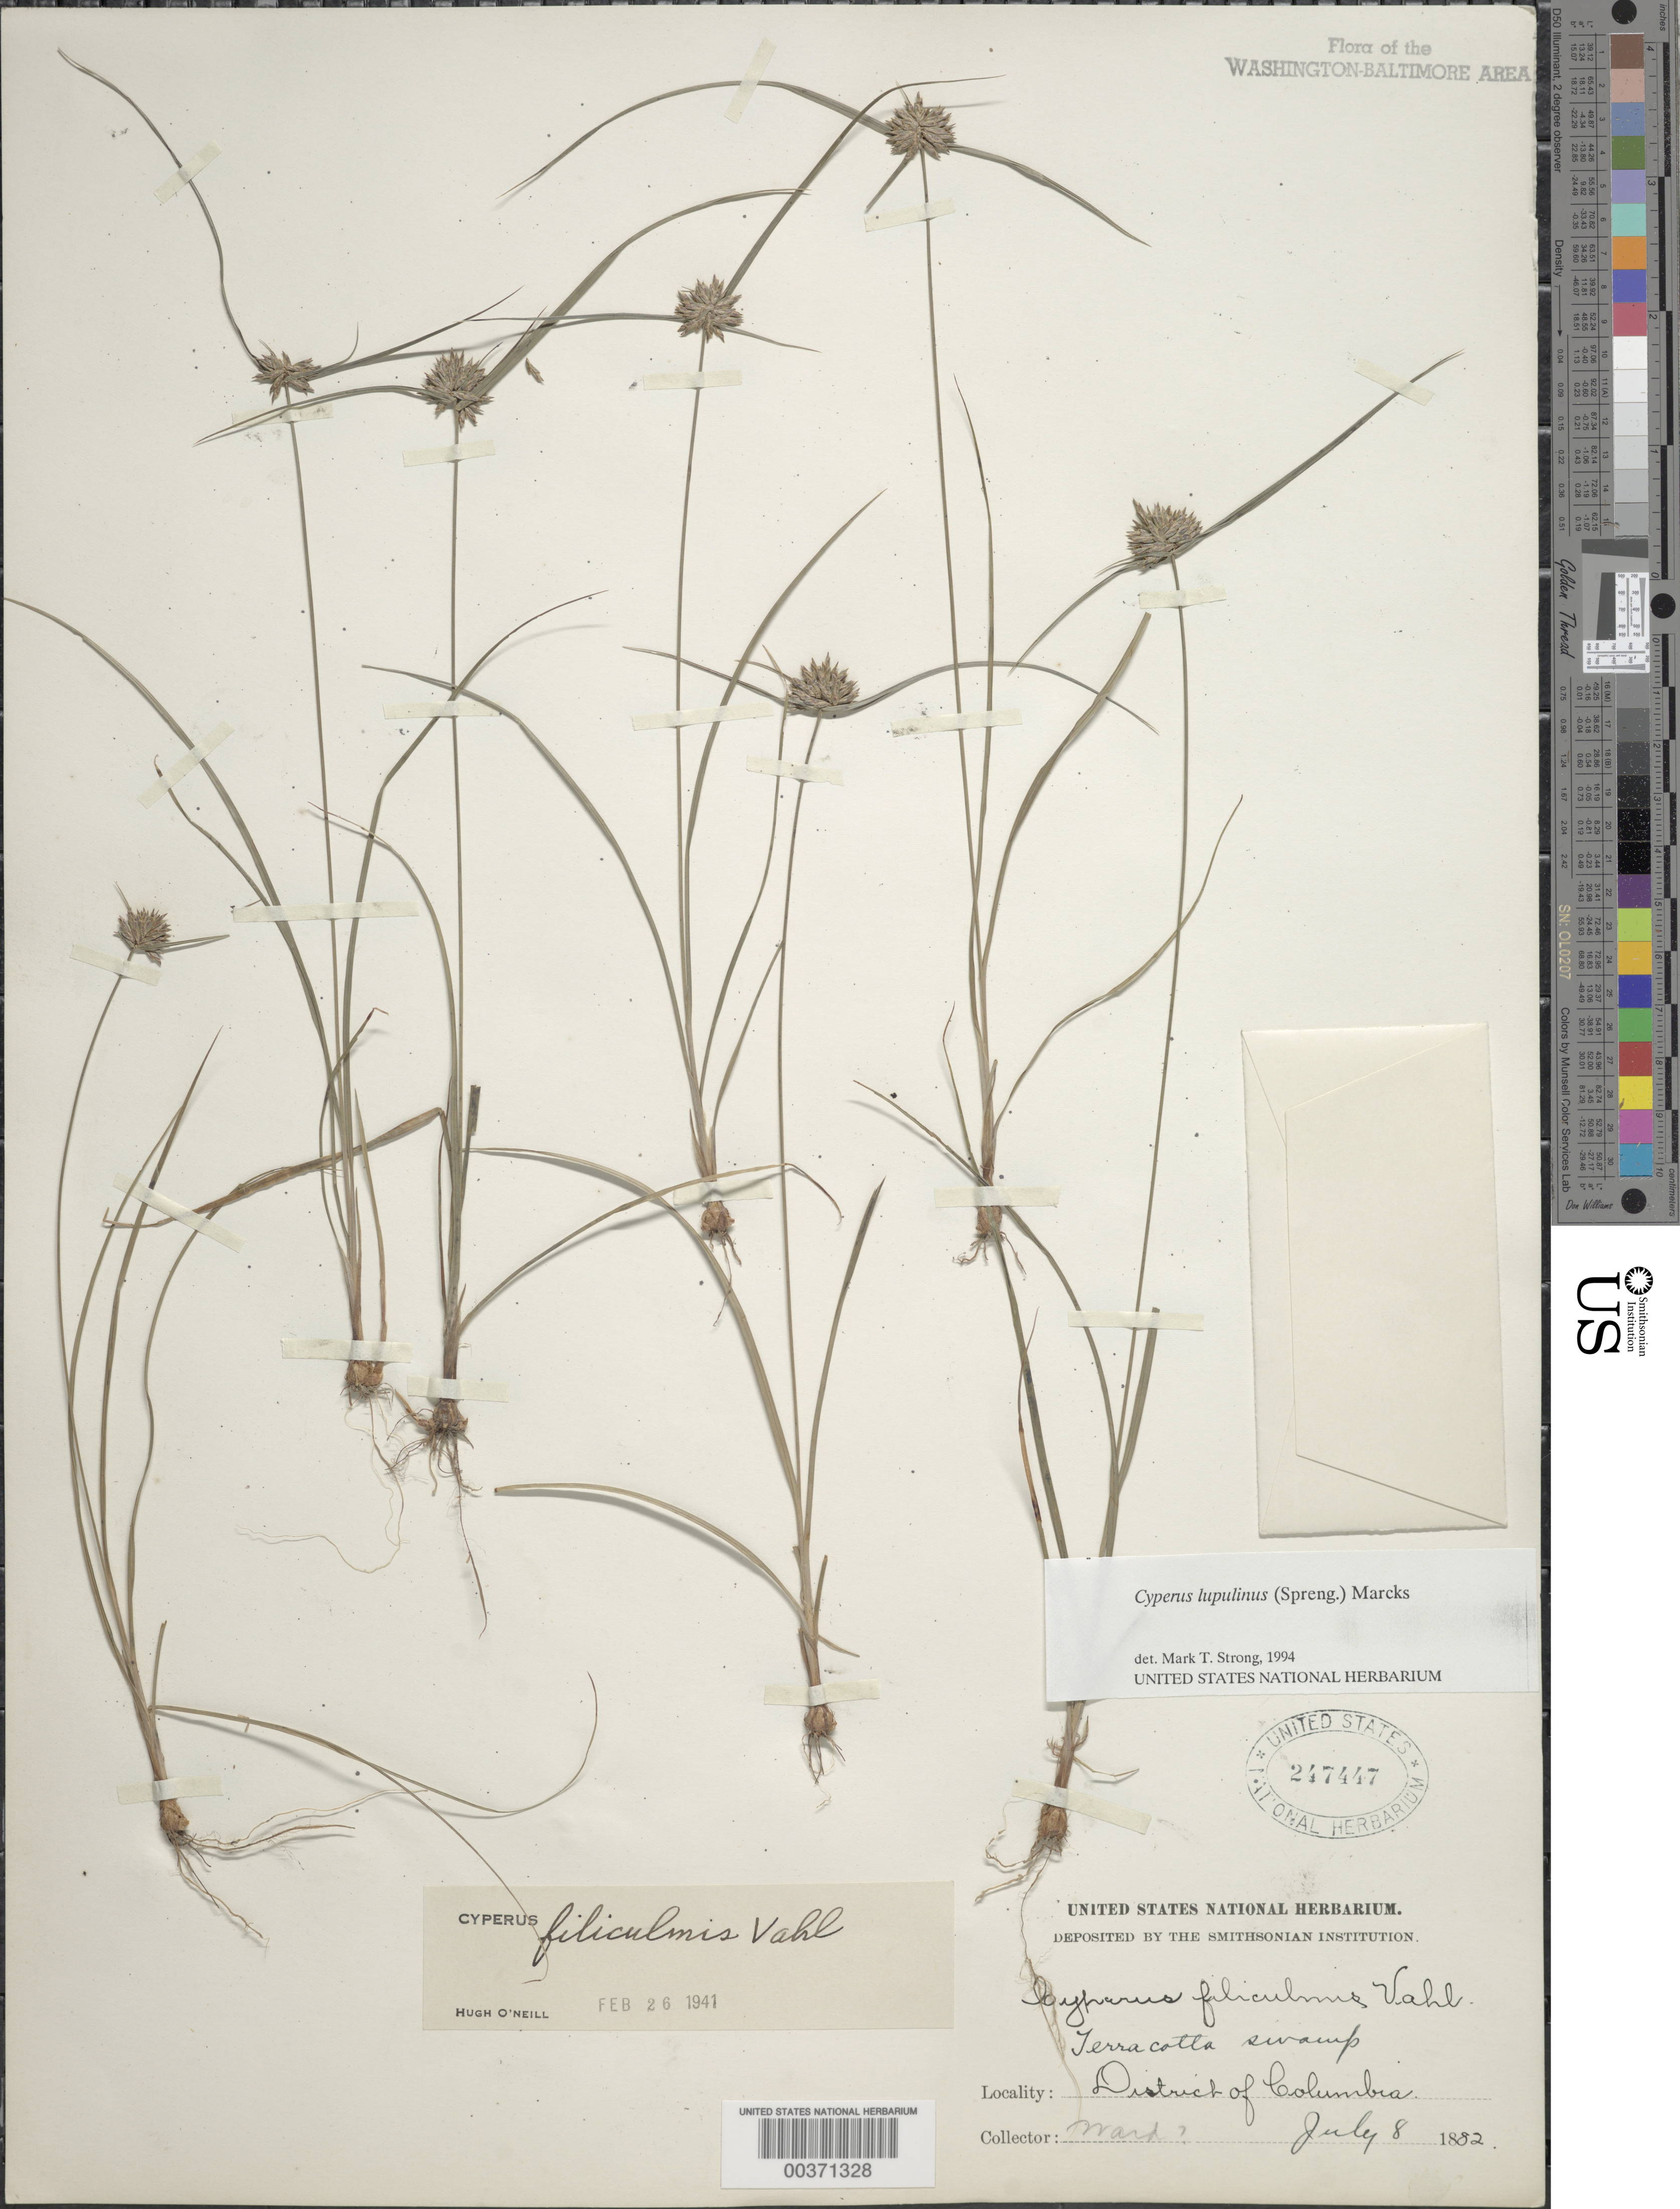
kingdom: Plantae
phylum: Tracheophyta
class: Liliopsida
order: Poales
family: Cyperaceae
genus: Cyperus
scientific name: Cyperus lupulinus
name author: (Spreng.) Marcks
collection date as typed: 08 Jul 1882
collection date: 1882-07-08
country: United States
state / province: District of Columbia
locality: Terra Cotta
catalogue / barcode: US 247447